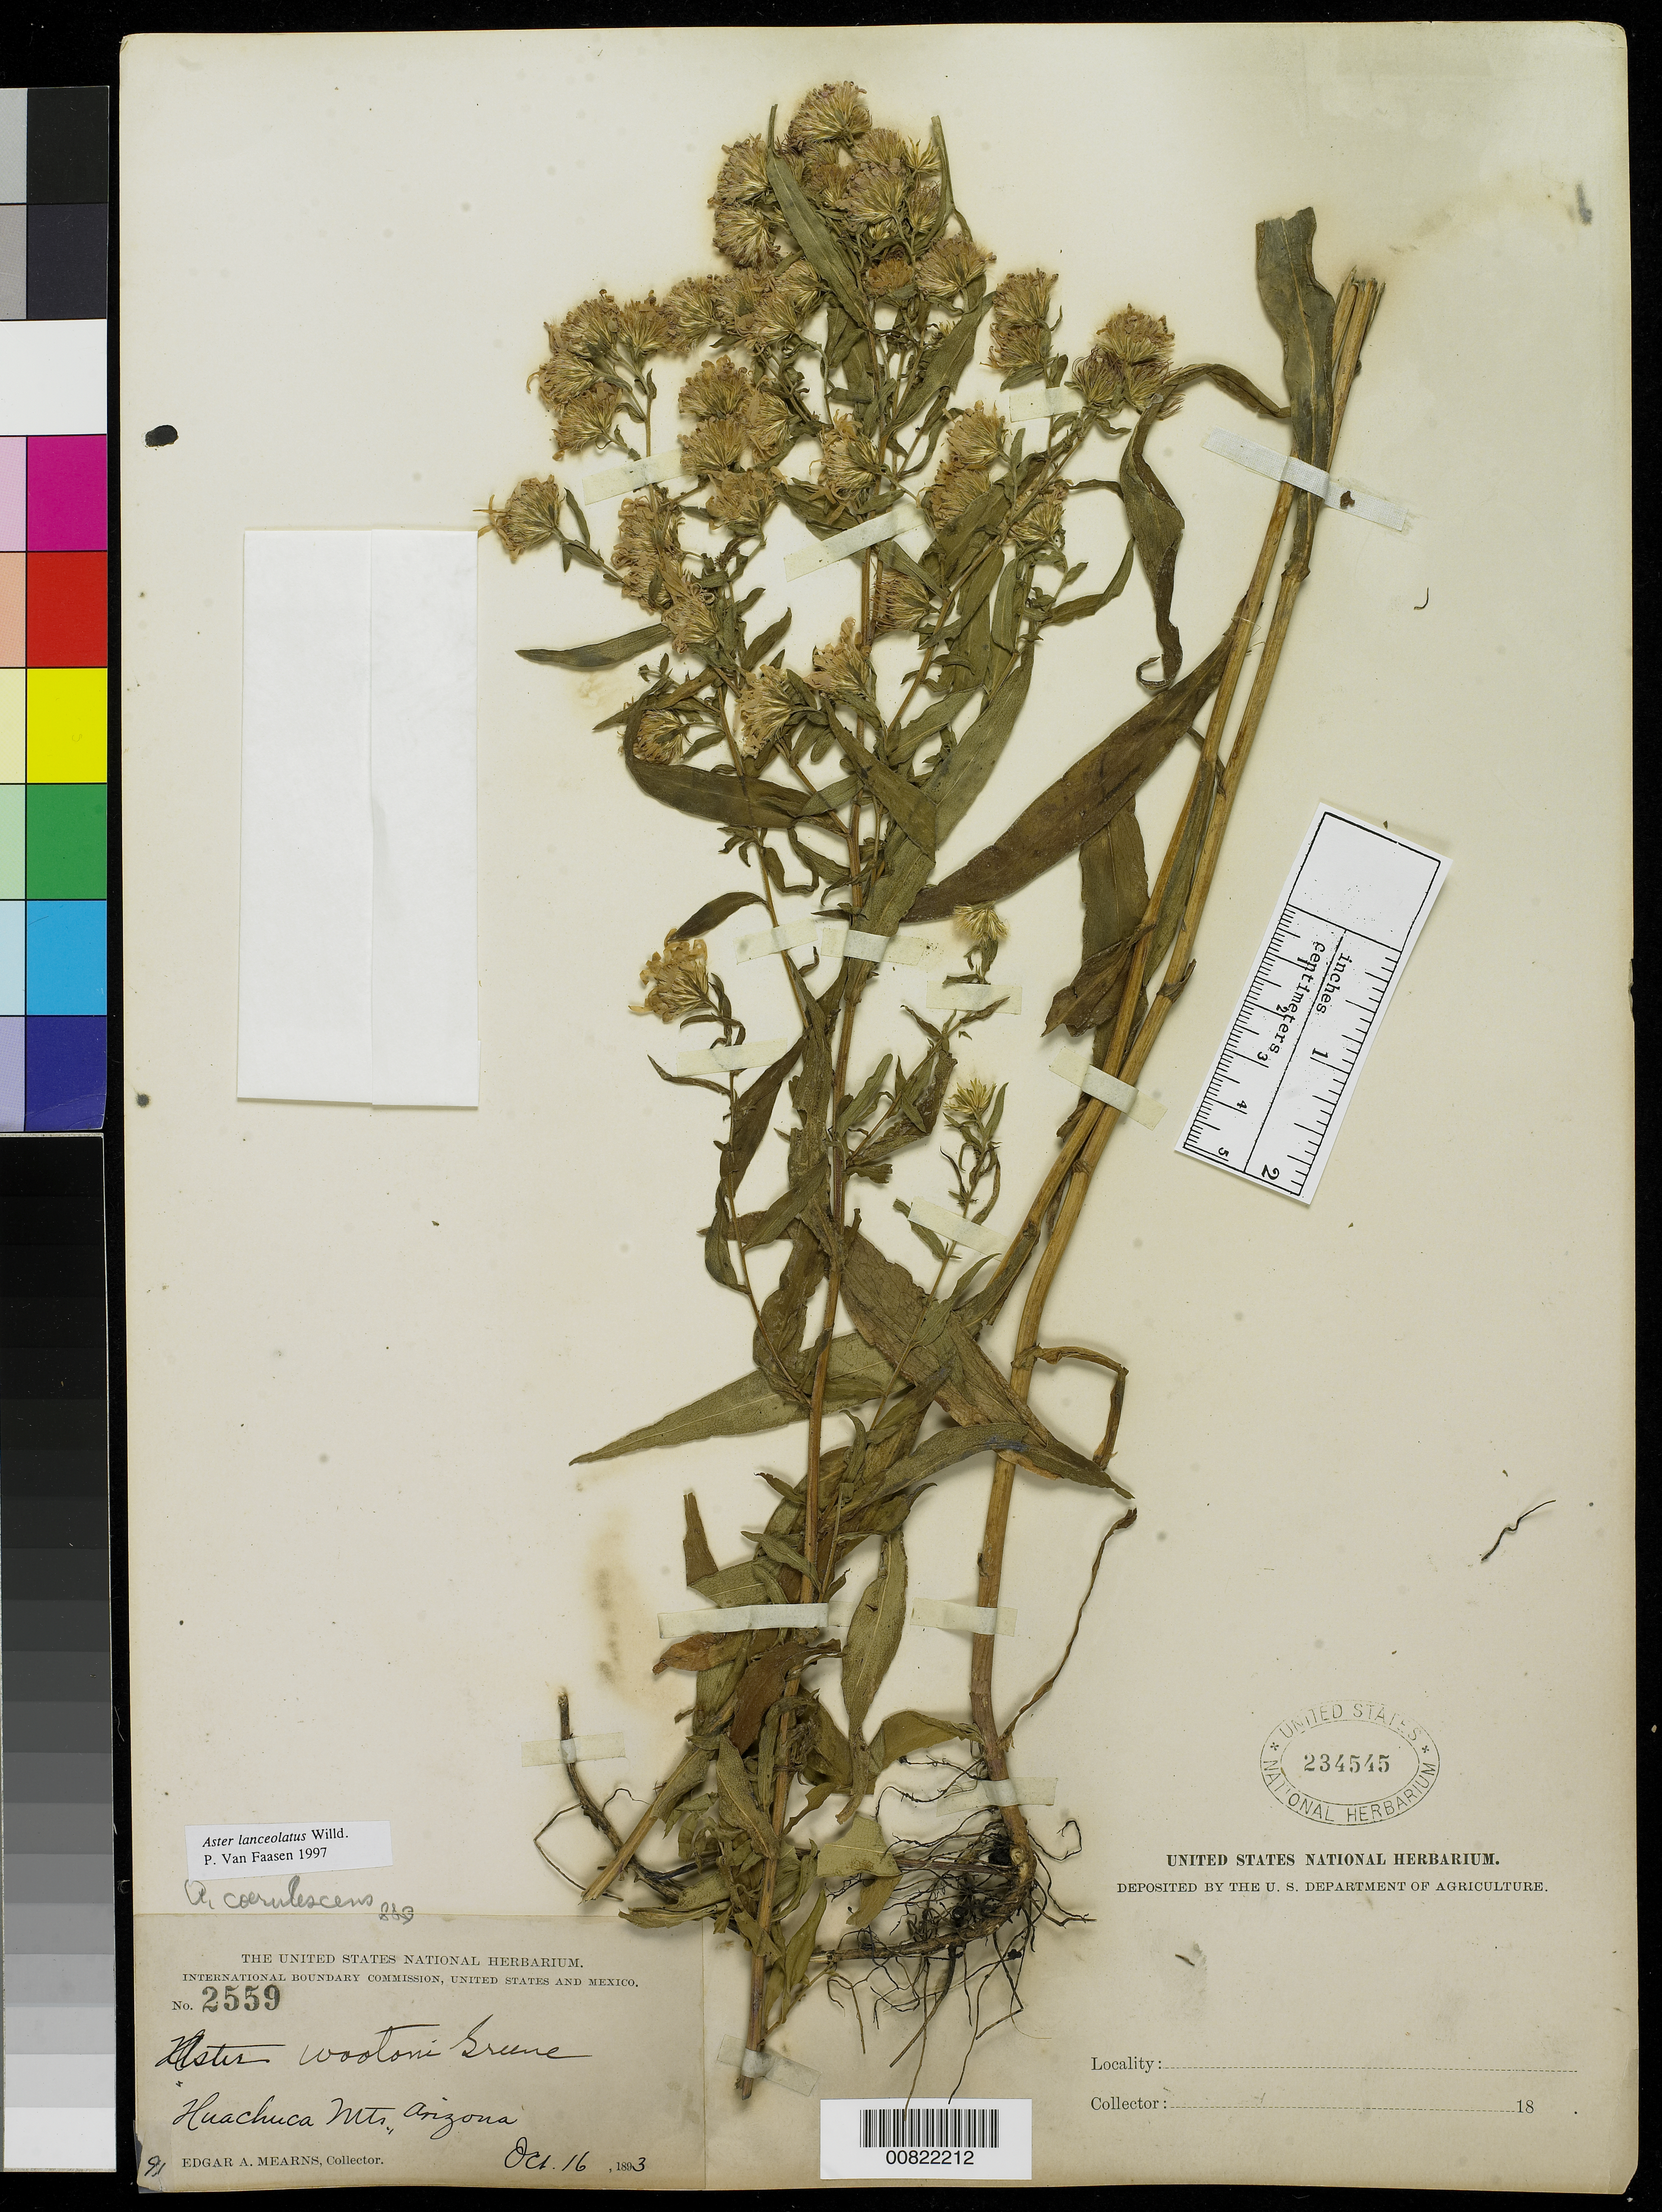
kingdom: Plantae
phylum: Tracheophyta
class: Magnoliopsida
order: Asterales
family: Asteraceae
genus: Symphyotrichum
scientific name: Symphyotrichum lanceolatum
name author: (Willd.) G.L. Nesom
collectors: E. A. Mearns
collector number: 2559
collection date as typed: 16 Oct 1893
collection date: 1893-10-16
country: United States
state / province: Arizona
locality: Huachuca Mts.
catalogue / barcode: US 234545